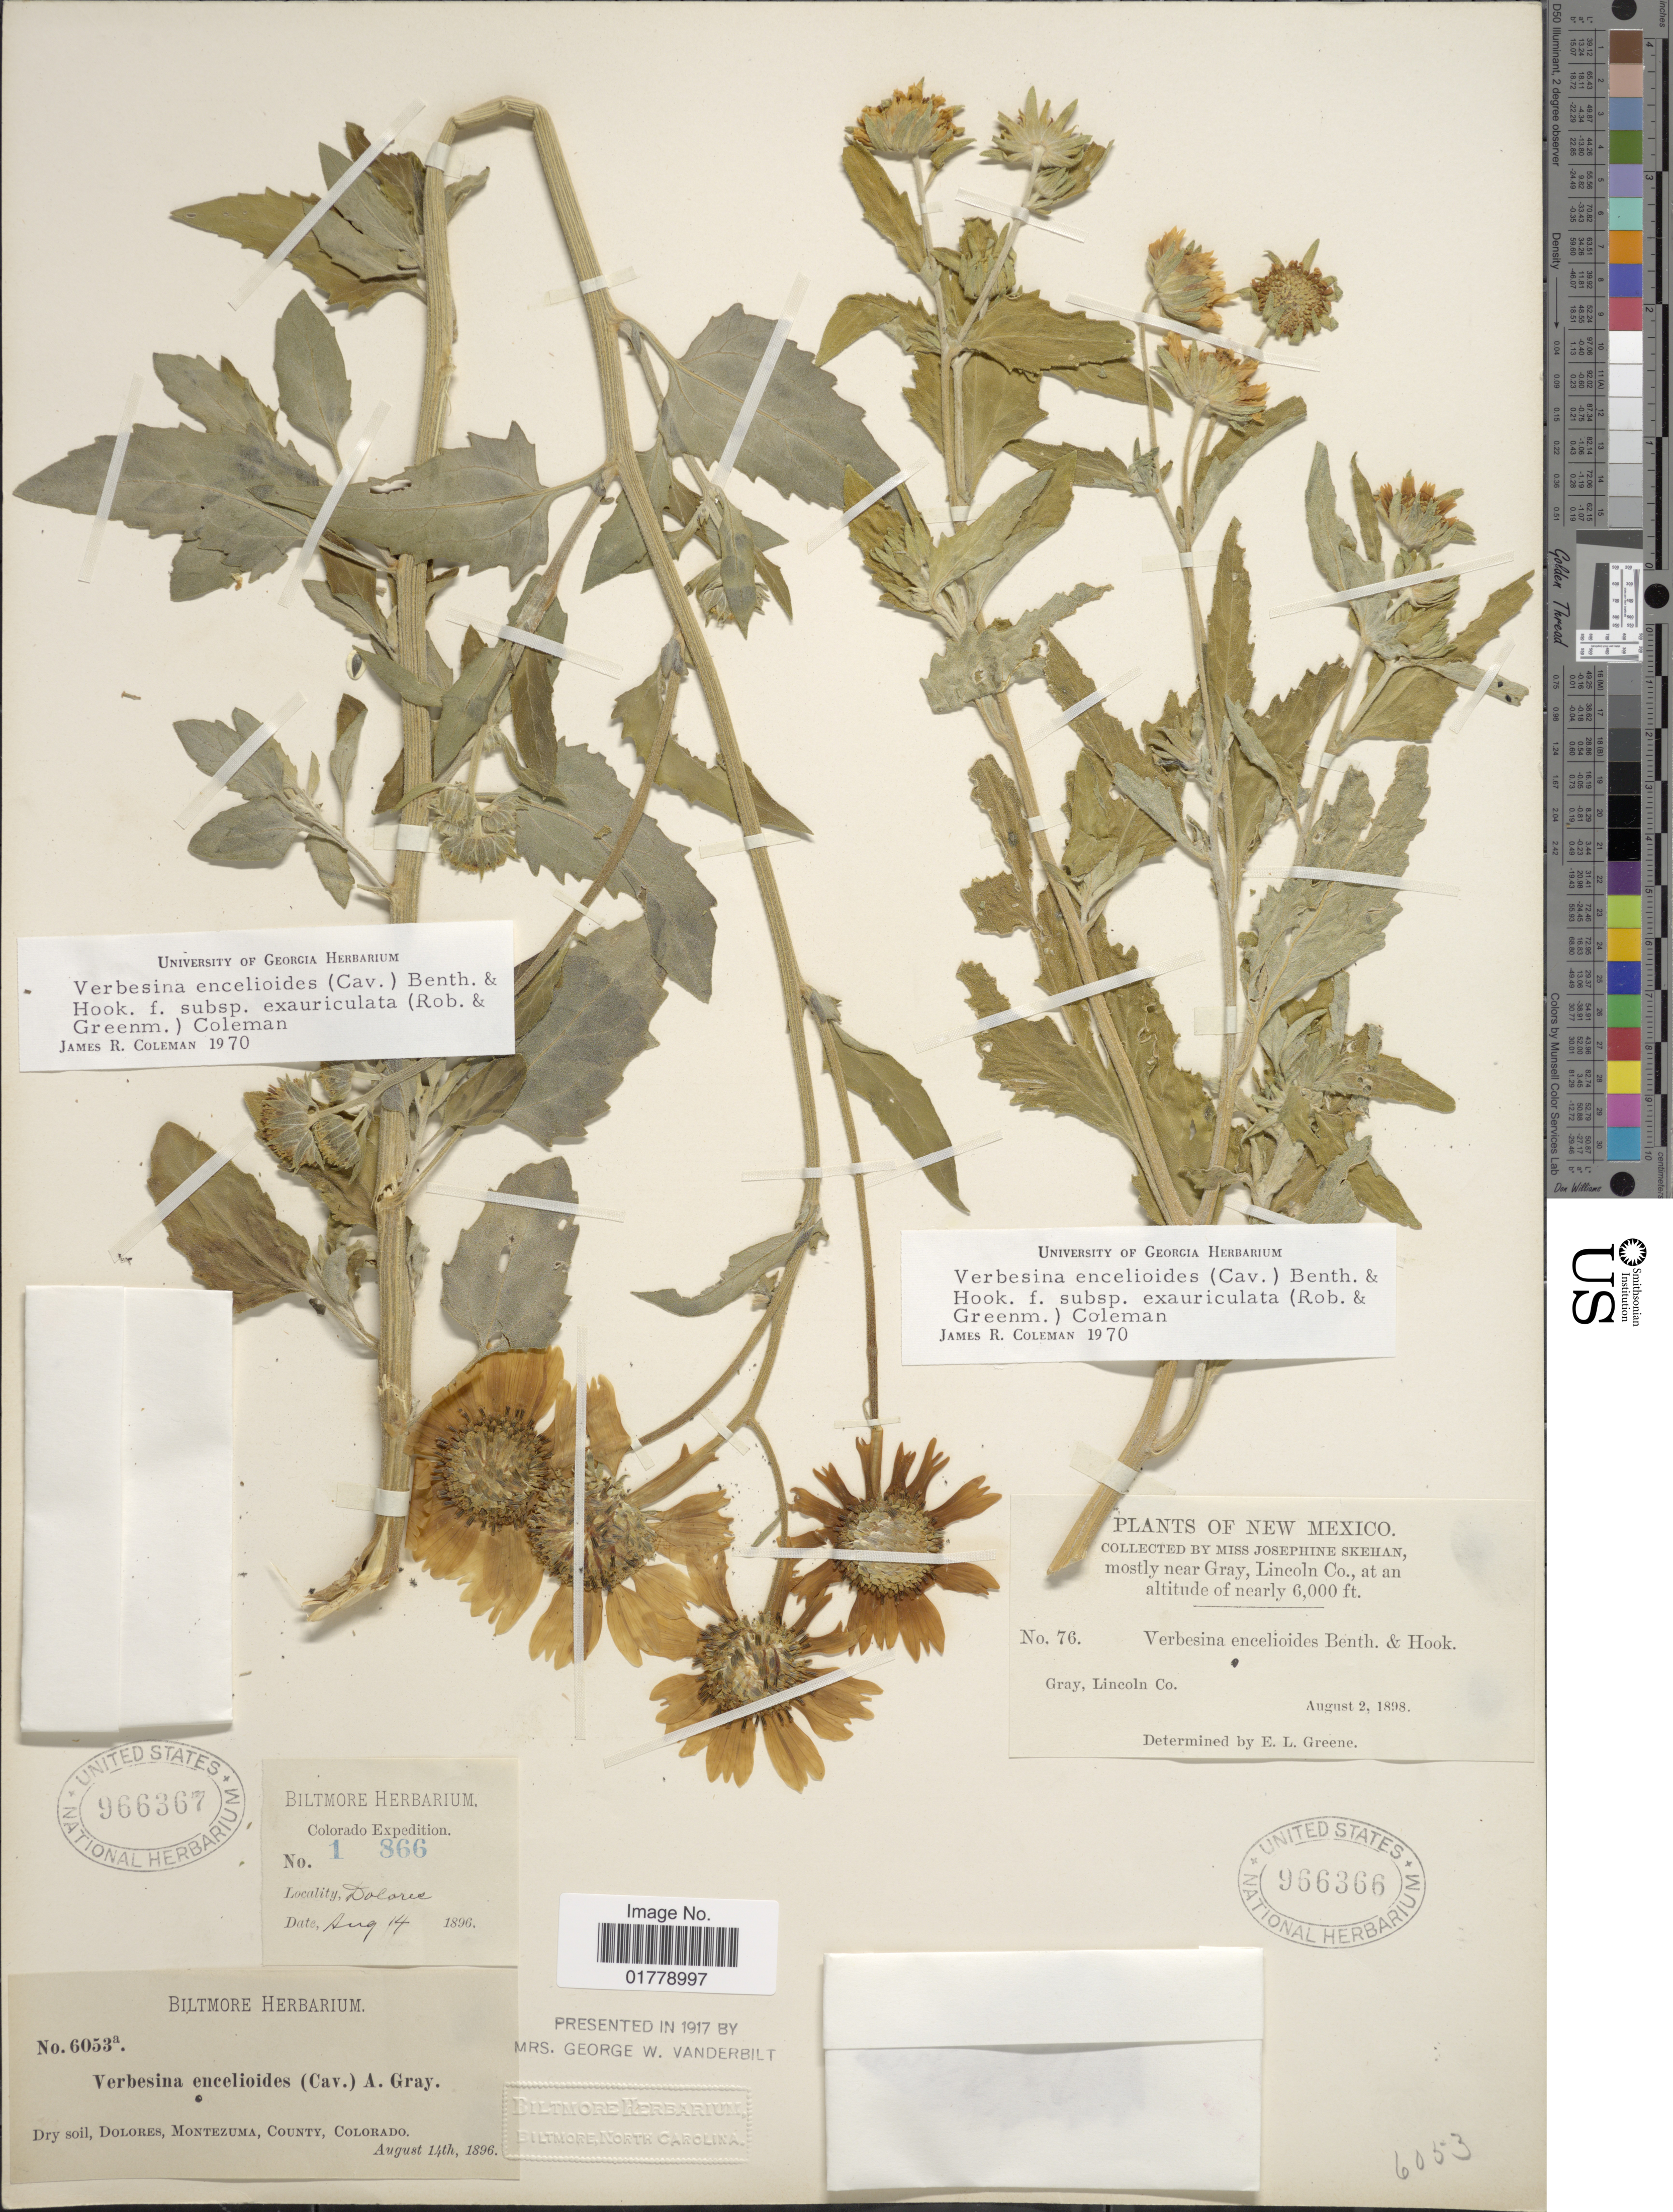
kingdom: Plantae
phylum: Tracheophyta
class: Magnoliopsida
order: Asterales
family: Asteraceae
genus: Verbesina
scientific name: Verbesina encelioides var. cana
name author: (B.L. Rob.) Greenm.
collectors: J. Skehan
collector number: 76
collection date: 1898-08-02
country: United States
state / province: New Mexico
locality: Mostly near Gray, Lincoln Co.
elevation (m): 1829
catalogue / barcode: US 966366